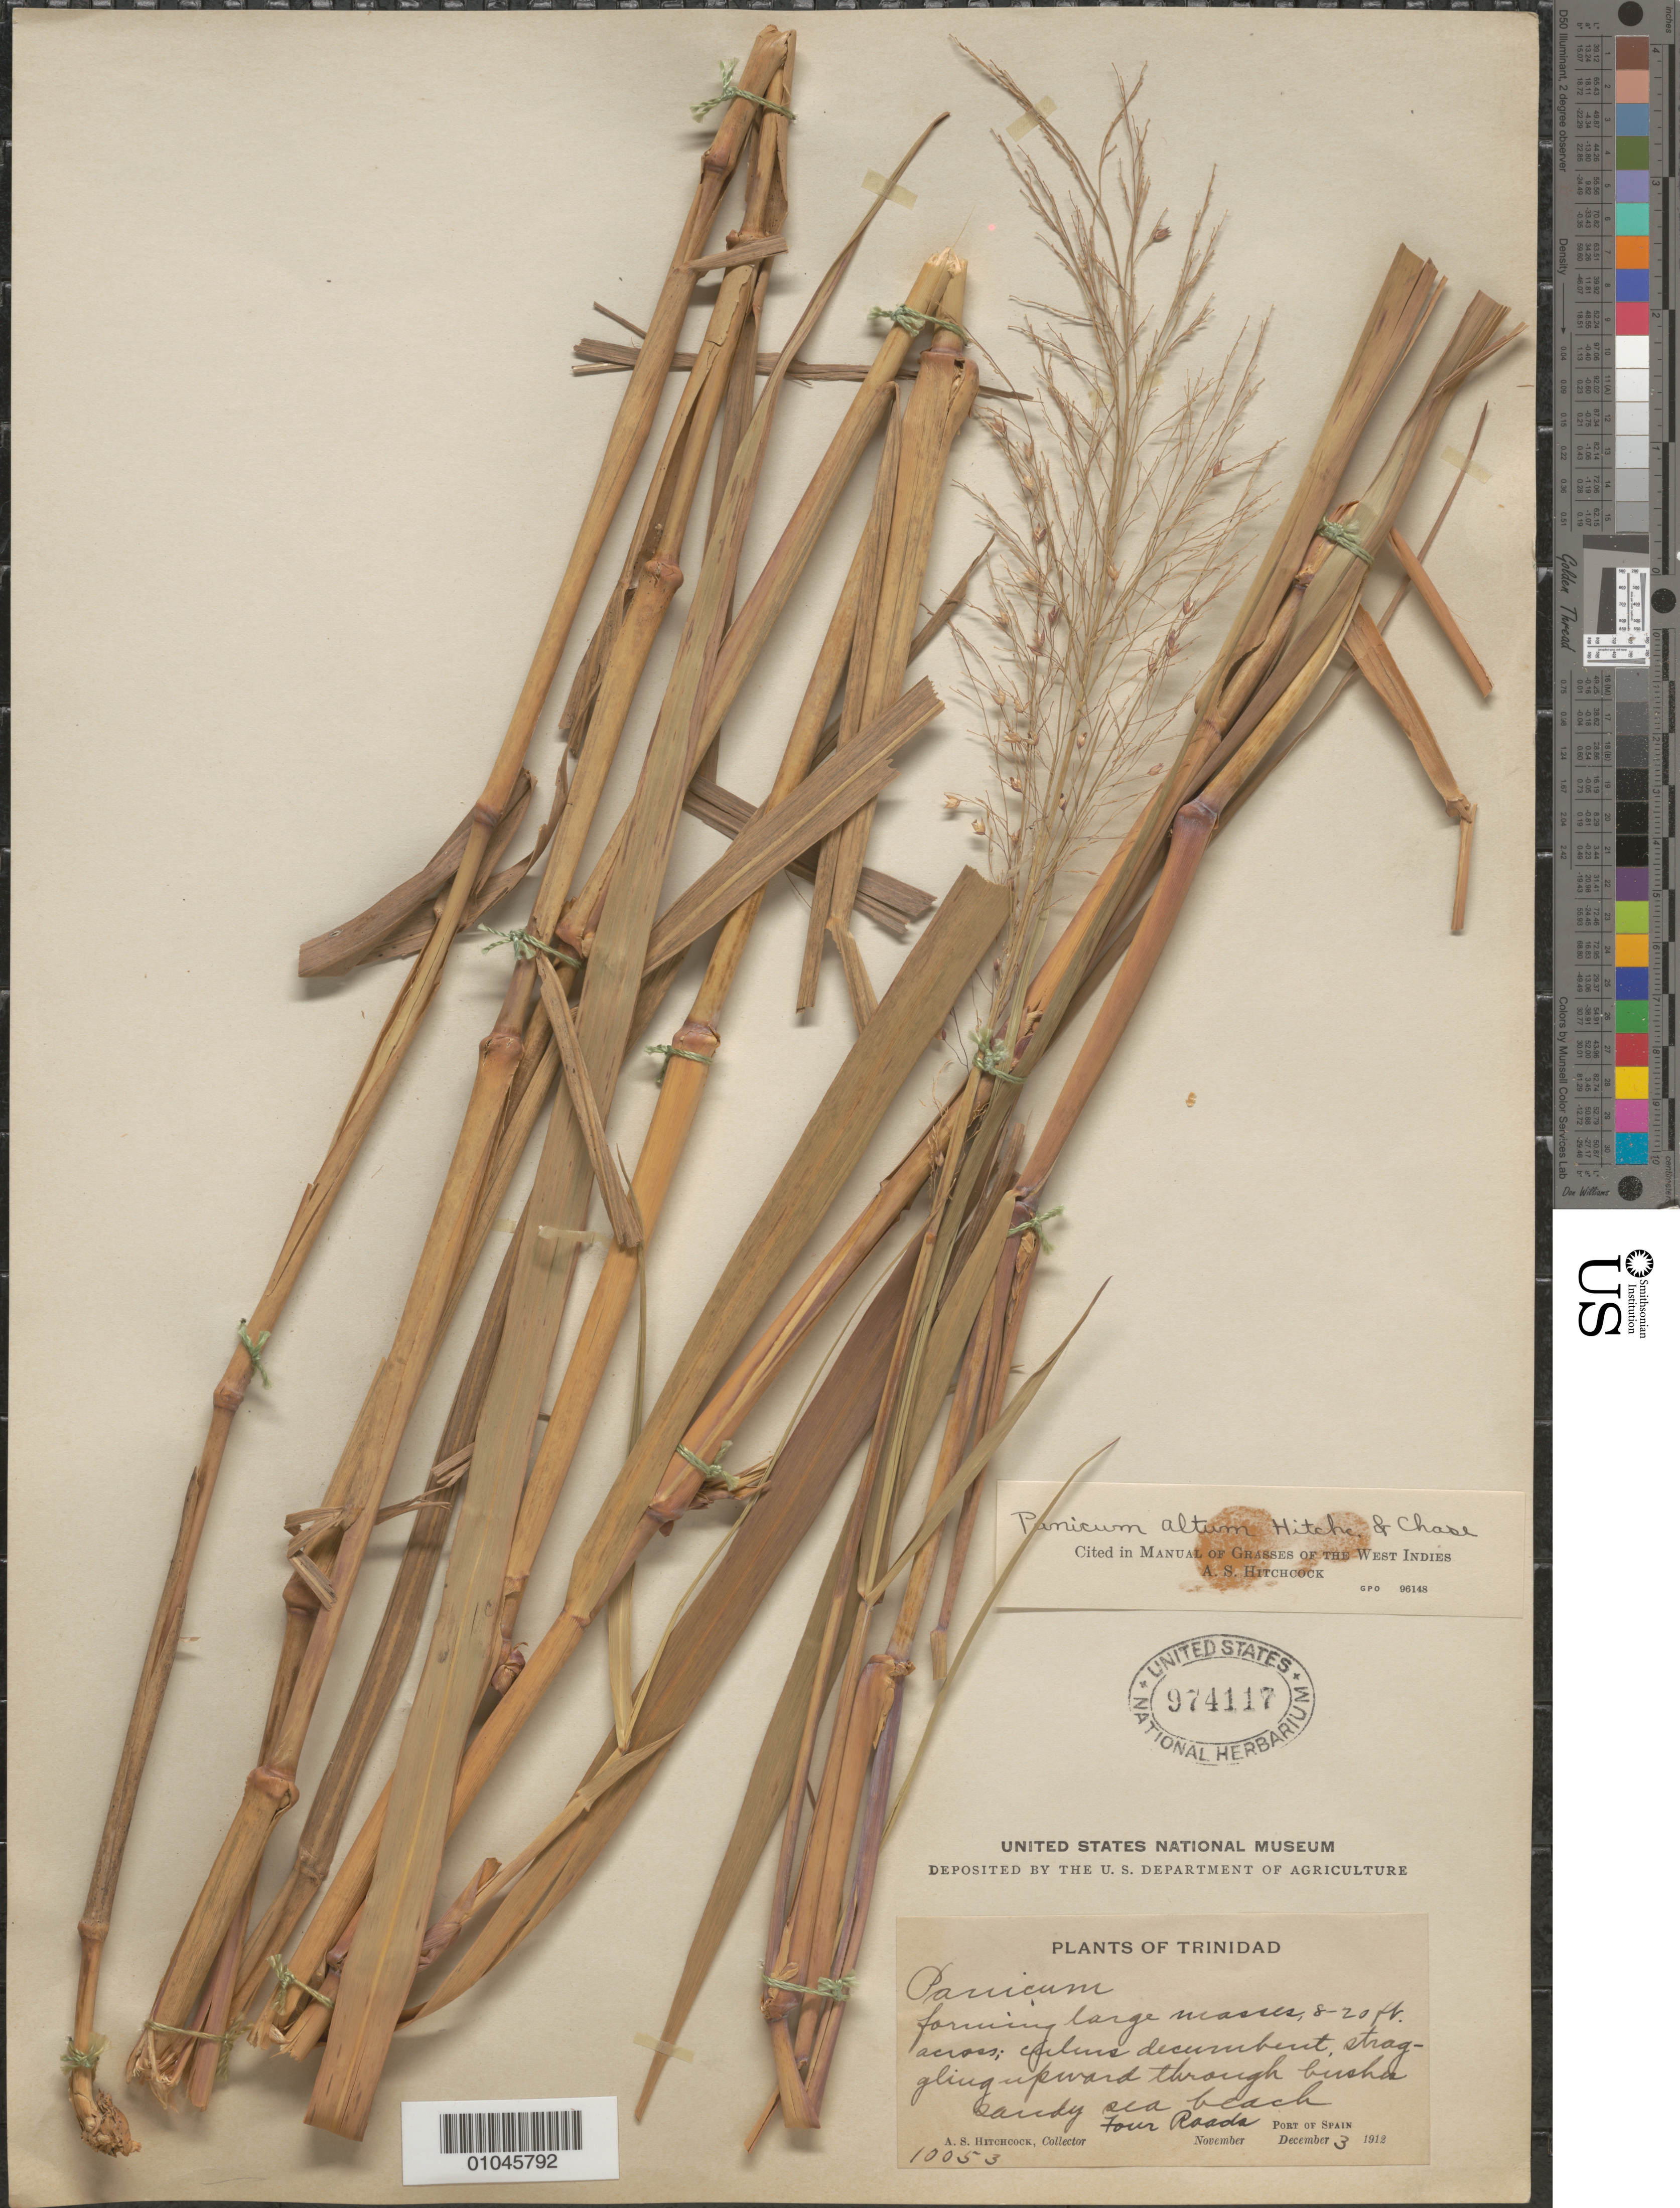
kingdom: Plantae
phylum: Tracheophyta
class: Liliopsida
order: Poales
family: Poaceae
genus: Panicum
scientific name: Panicum albemarlense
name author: Ashe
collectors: A. S. Hitchcock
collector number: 10053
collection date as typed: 03 Dec 1912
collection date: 1912-12-03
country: Cuba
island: Cuba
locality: Trinidad Mts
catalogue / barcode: US 974117